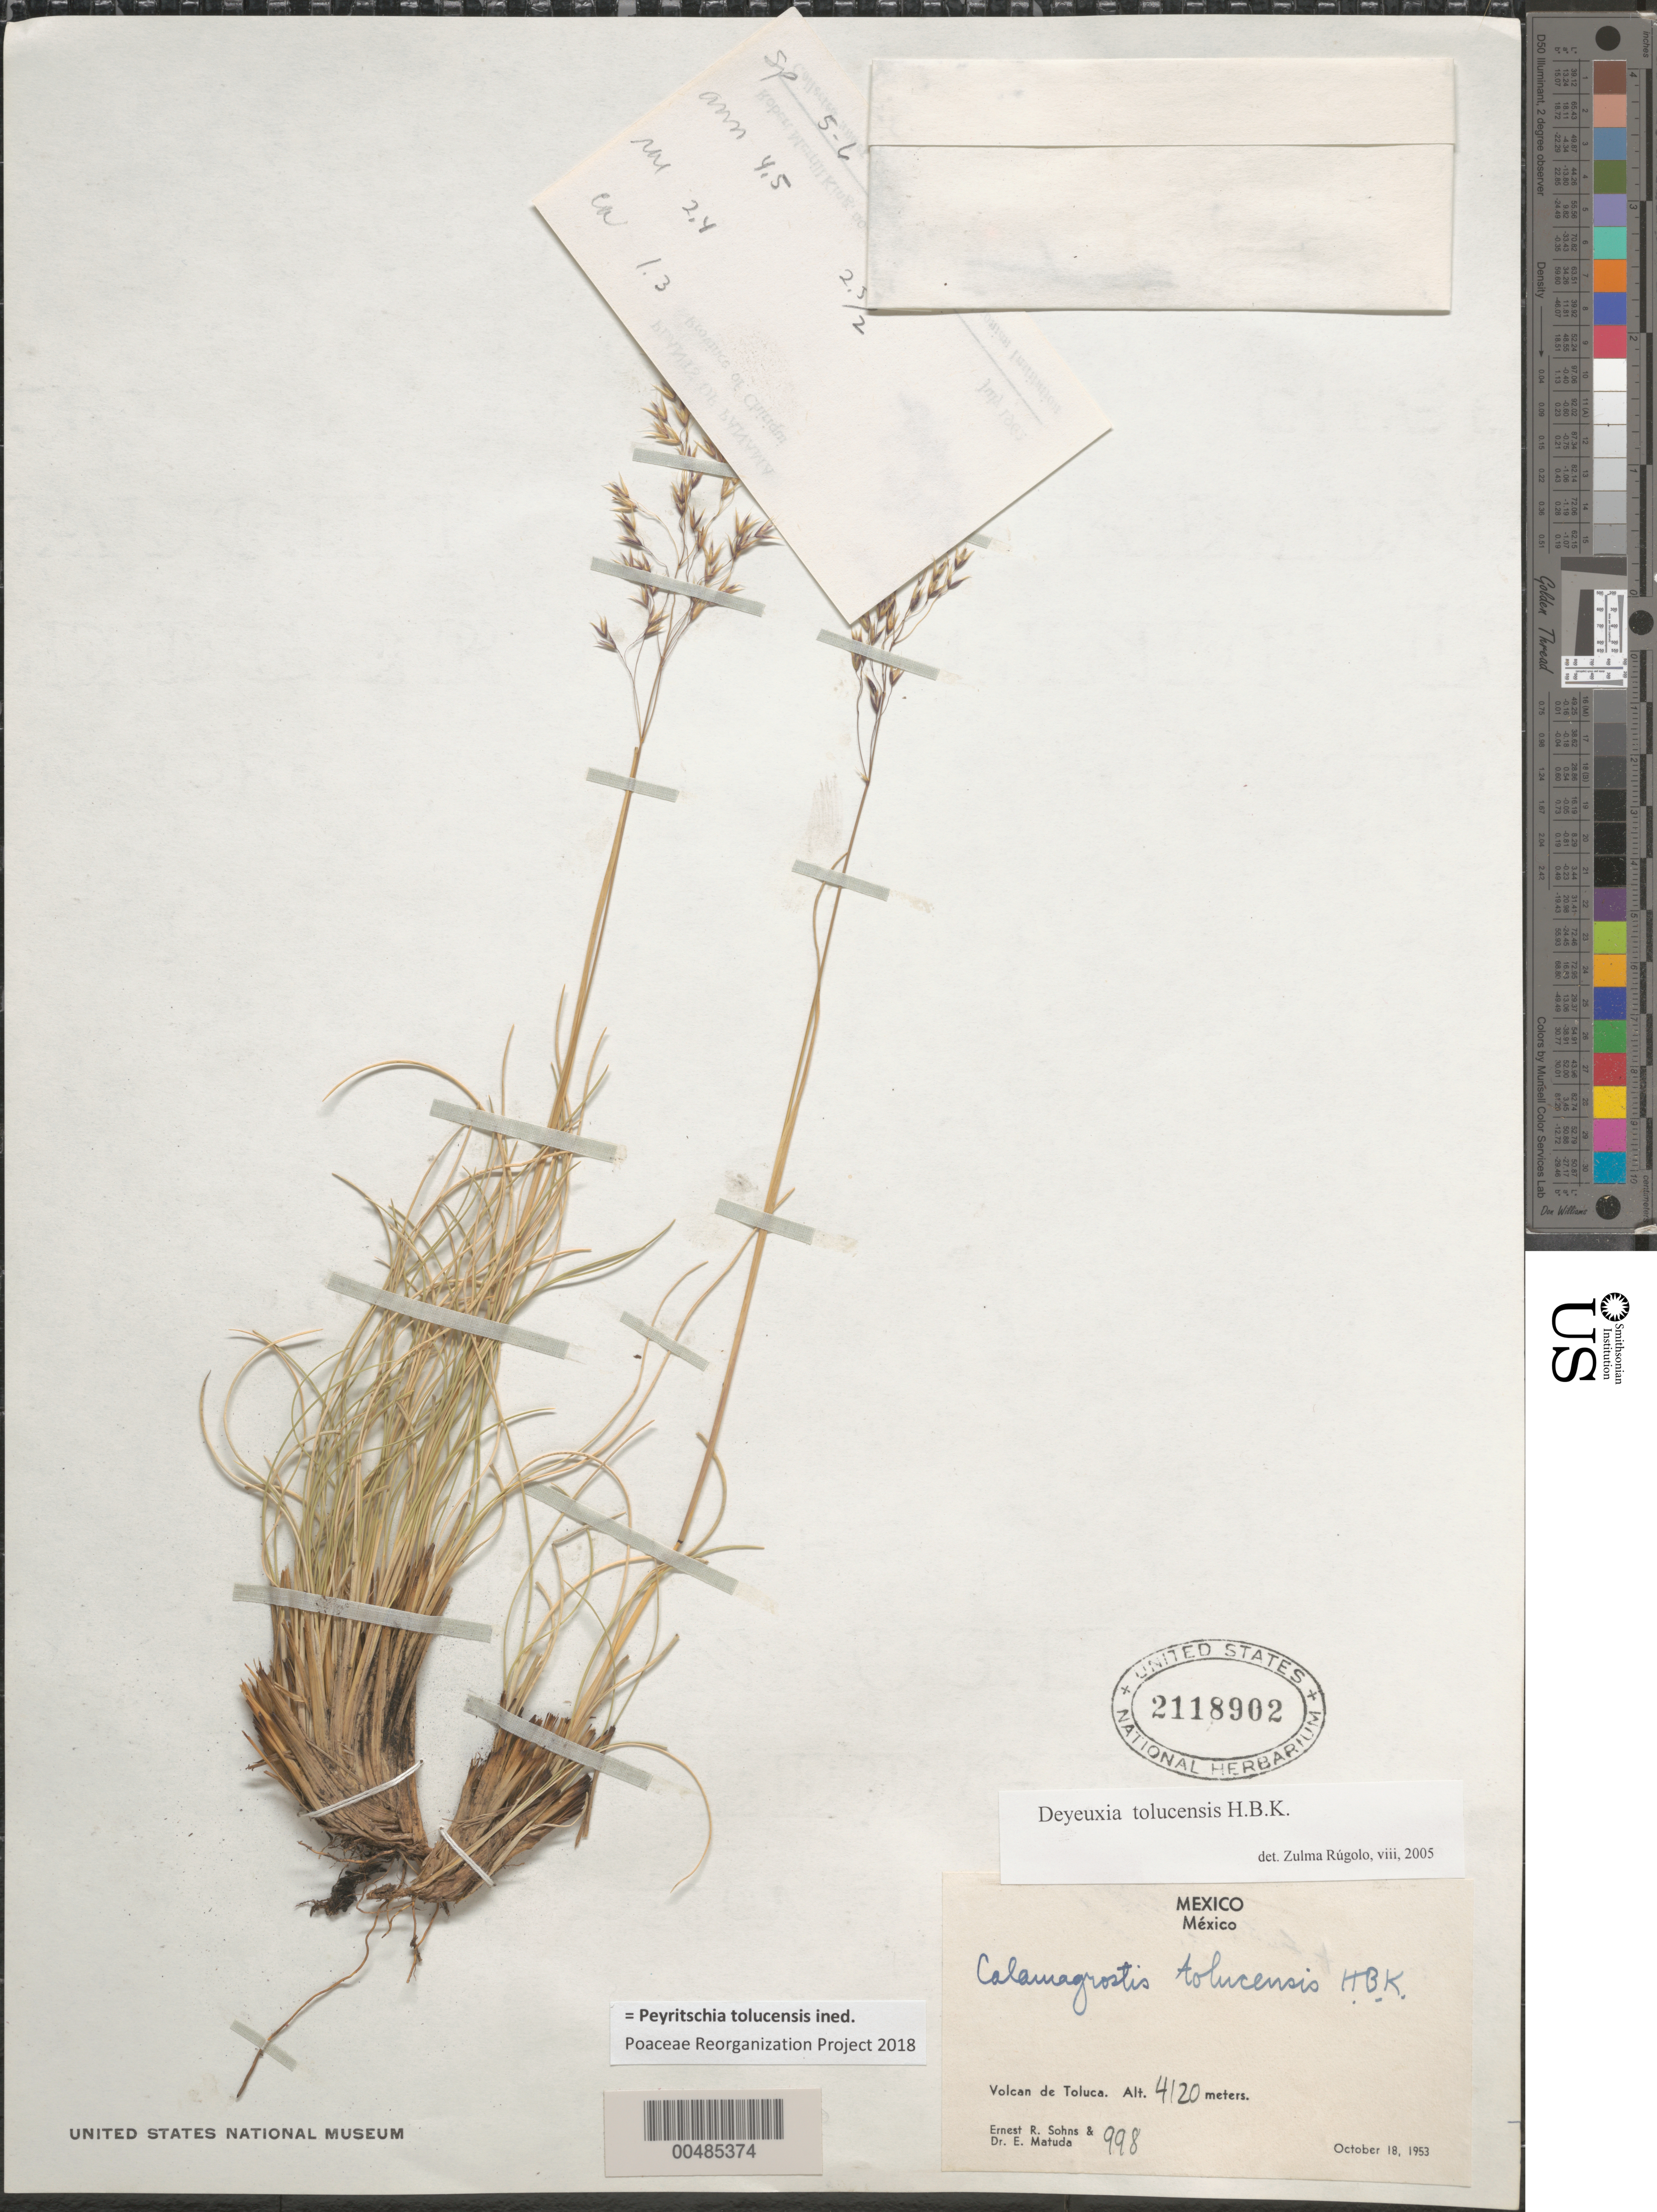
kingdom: Plantae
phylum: Tracheophyta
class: Liliopsida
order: Poales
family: Poaceae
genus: Peyritschia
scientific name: Peyritschia tolucensis ined.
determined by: Poaceae Reorganization Project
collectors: E. R. Sohns & E. Matuda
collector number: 998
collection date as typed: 18 Oct 1953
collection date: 1953-10-18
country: Mexico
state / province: México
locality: Volcan de Toluca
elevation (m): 4120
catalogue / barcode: US 2118902